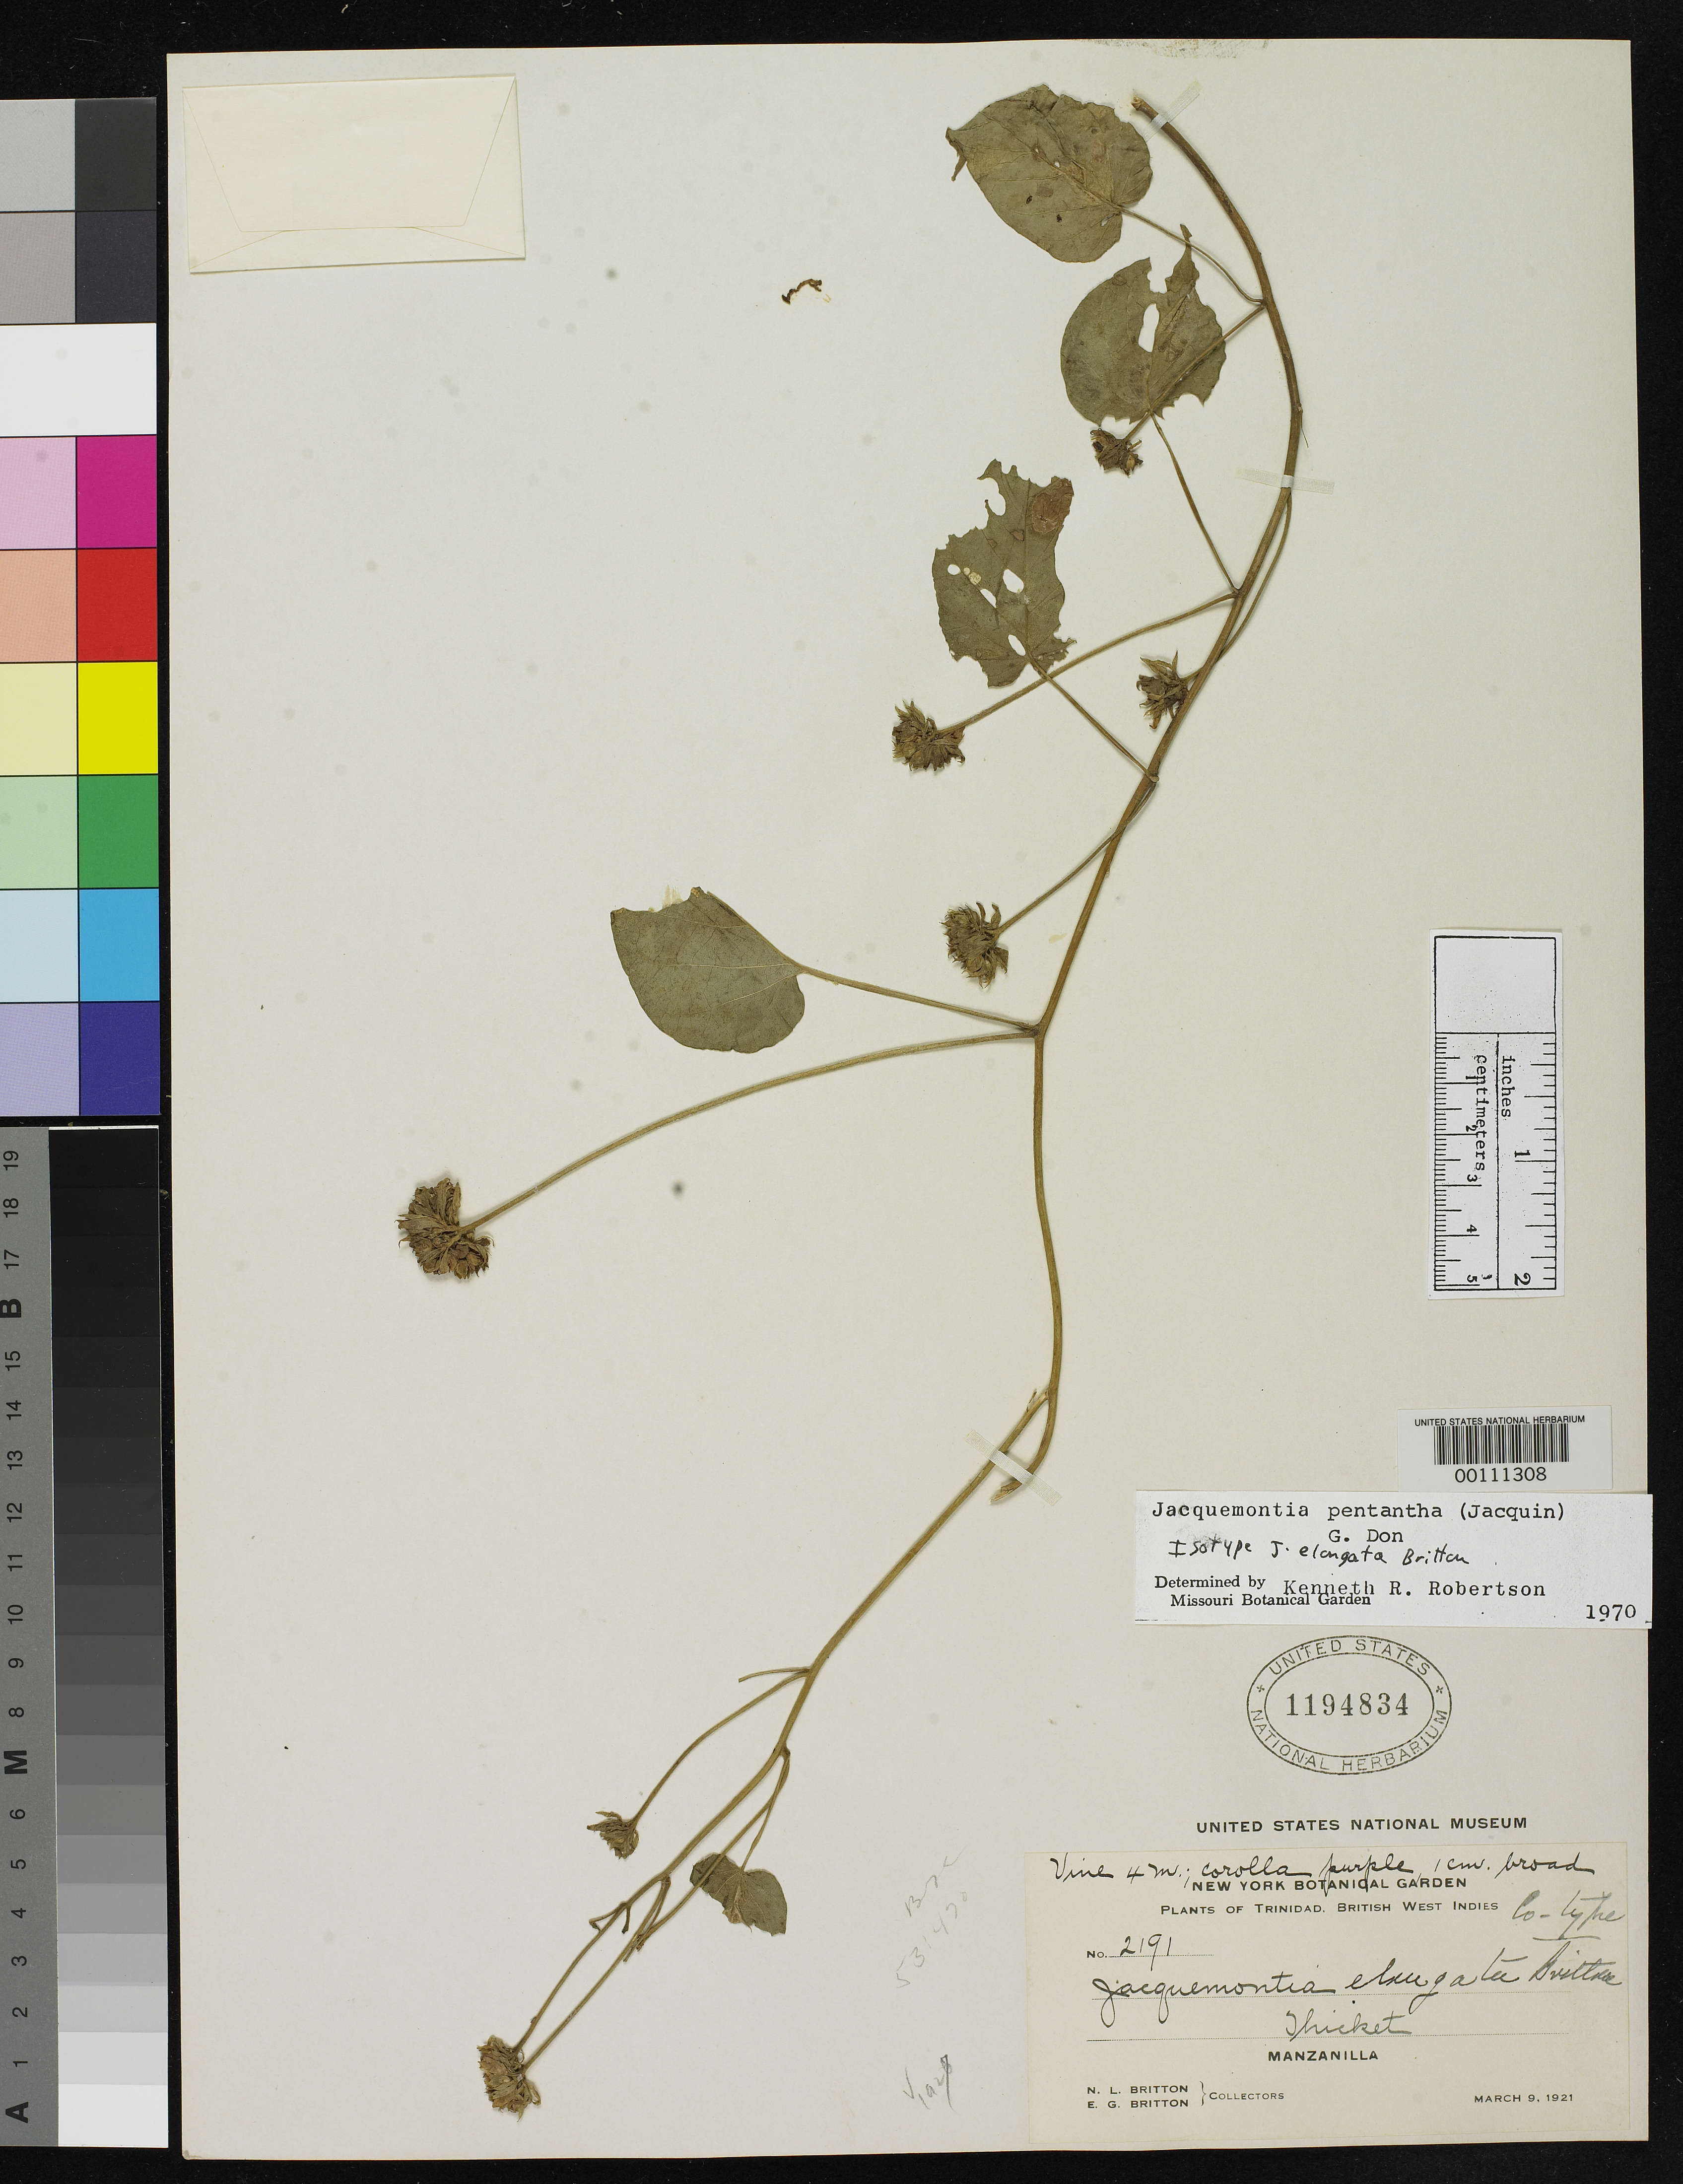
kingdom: Plantae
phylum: Tracheophyta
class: Magnoliopsida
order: Solanales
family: Convolvulaceae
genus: Jacquemontia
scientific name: Jacquemontia elongata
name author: Britton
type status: Isotype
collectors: N. Britton & E. G. Britton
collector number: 2191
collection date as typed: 09 Mar 1921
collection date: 1921-03-09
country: Trinidad and Tobago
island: Trinidad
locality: Manzanilla.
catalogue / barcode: US 1194834